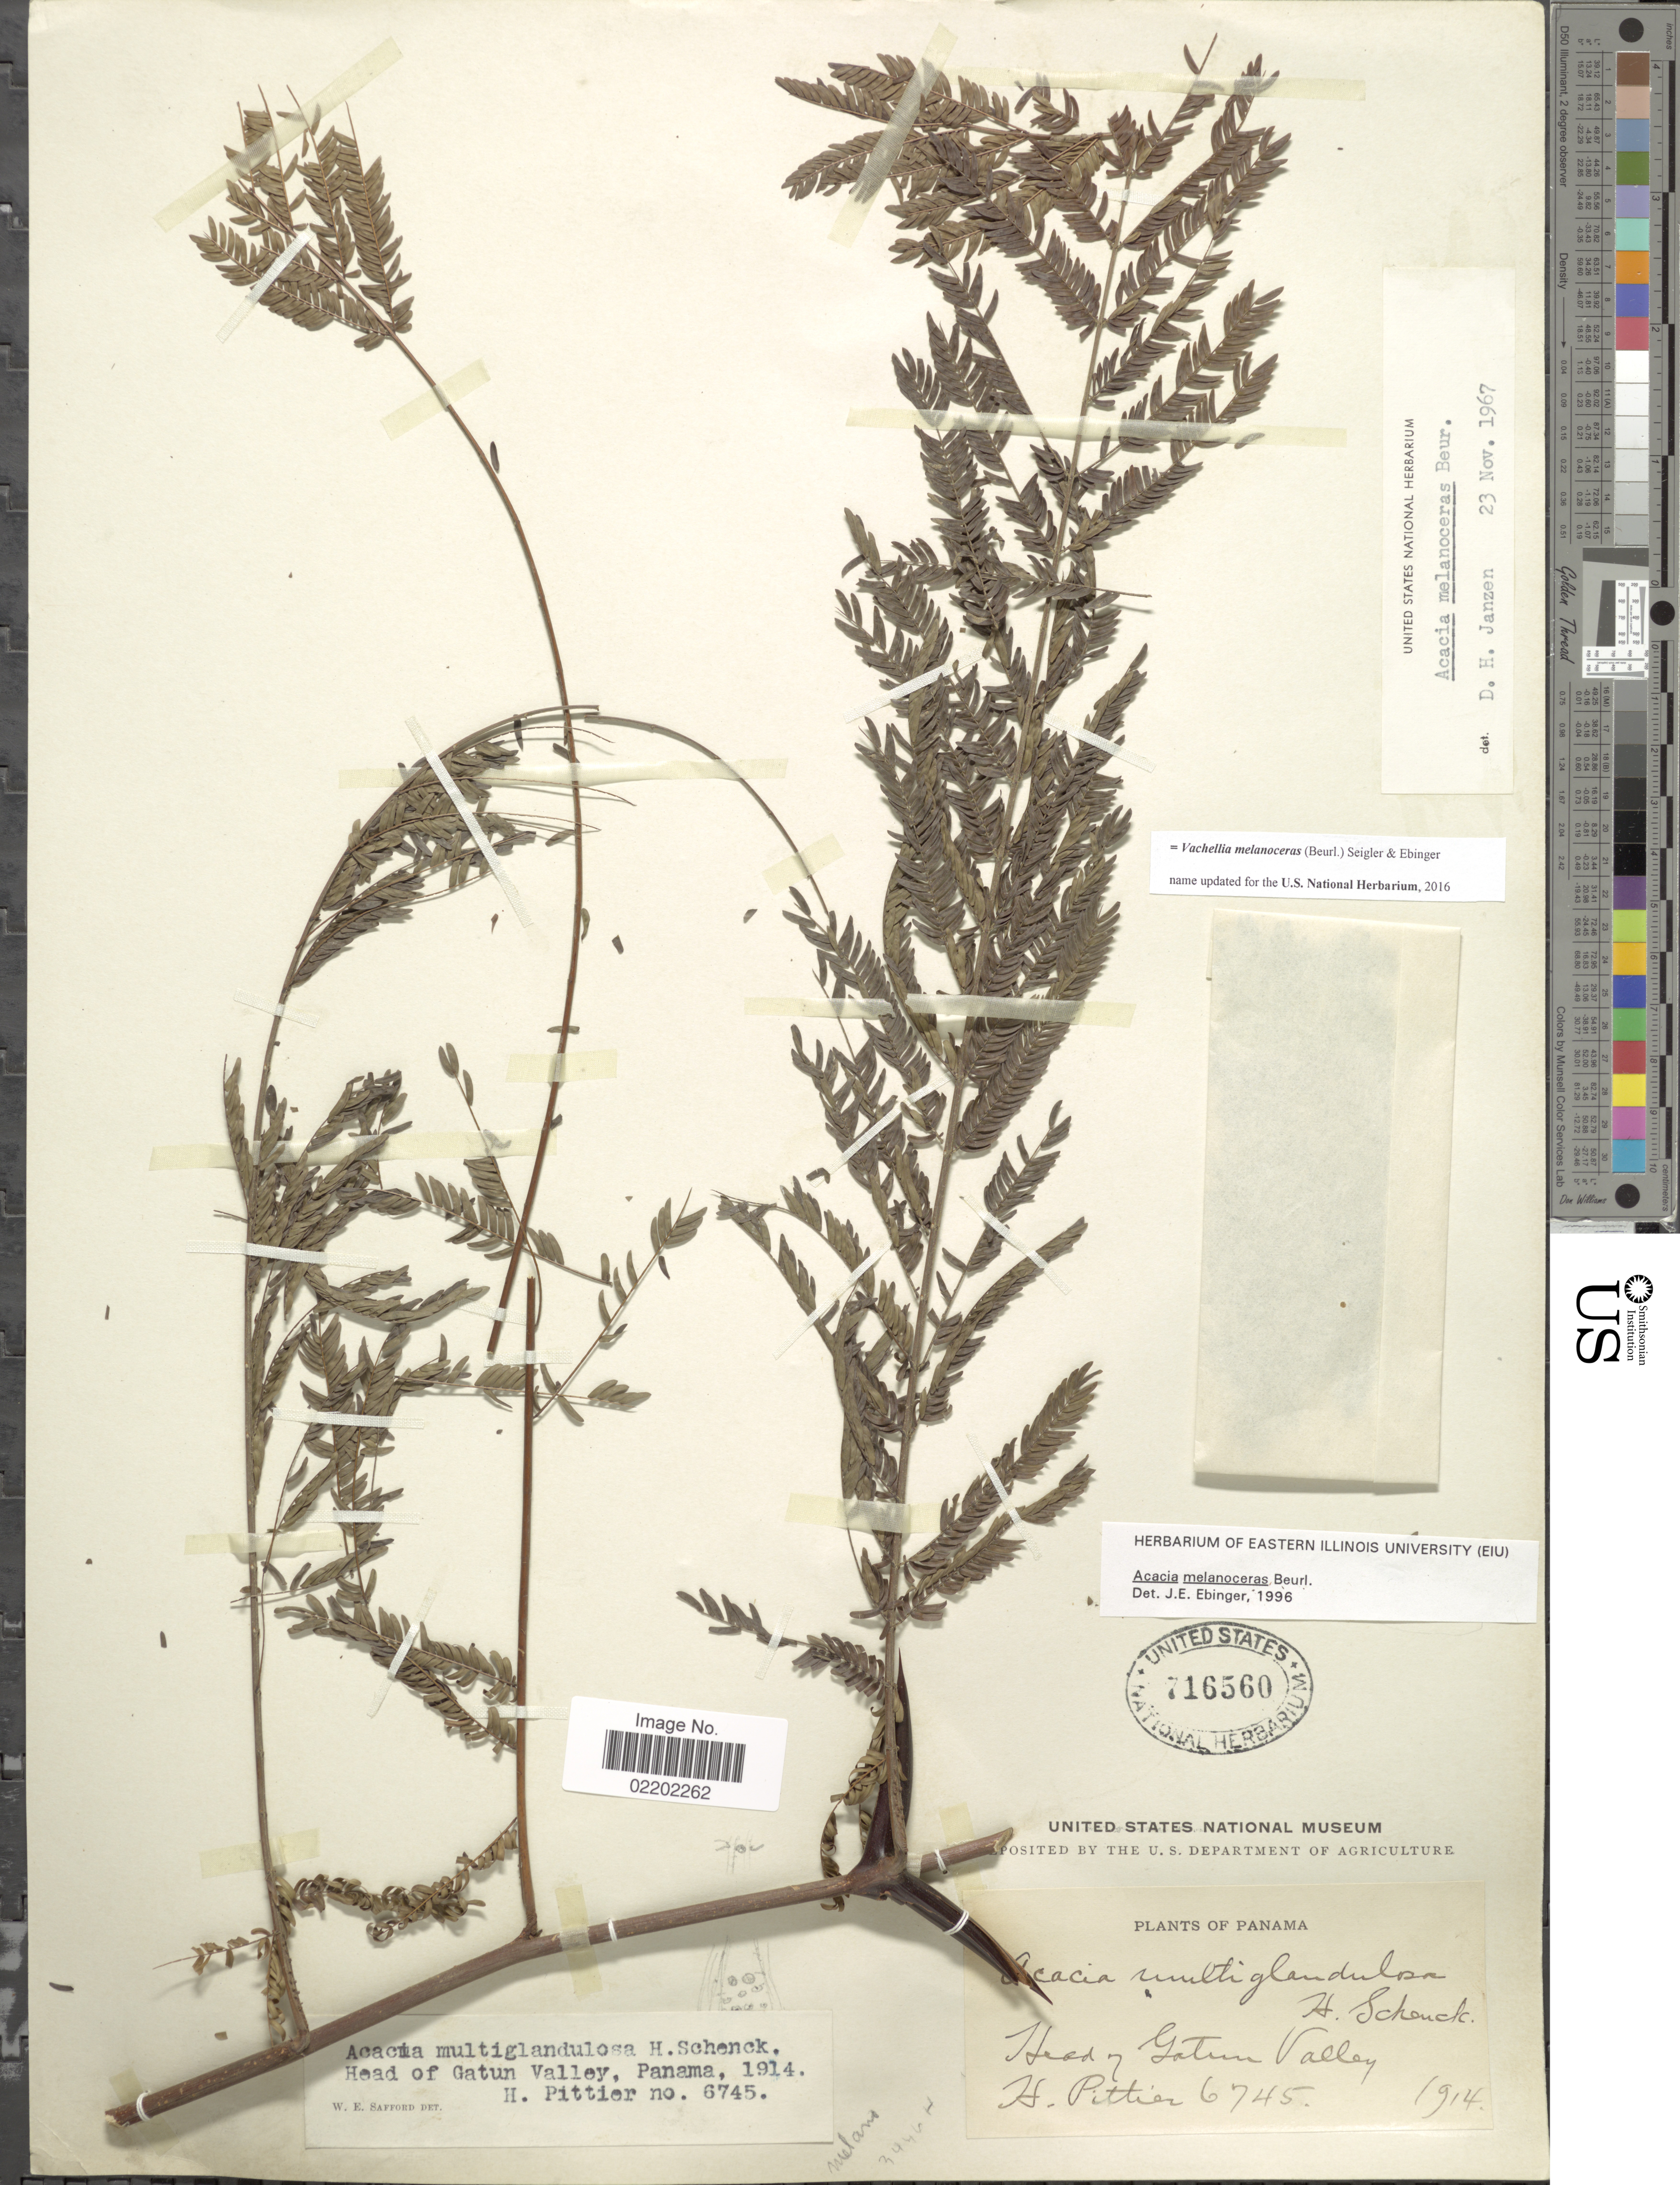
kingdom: Plantae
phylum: Tracheophyta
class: Magnoliopsida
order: Fabales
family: Fabaceae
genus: Vachellia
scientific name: Vachellia melanoceras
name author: (Beurl.) Seigler & Ebinger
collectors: H. F. Pittier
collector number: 6745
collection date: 1914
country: Panama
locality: Head of Gatun Valley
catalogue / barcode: US 716560